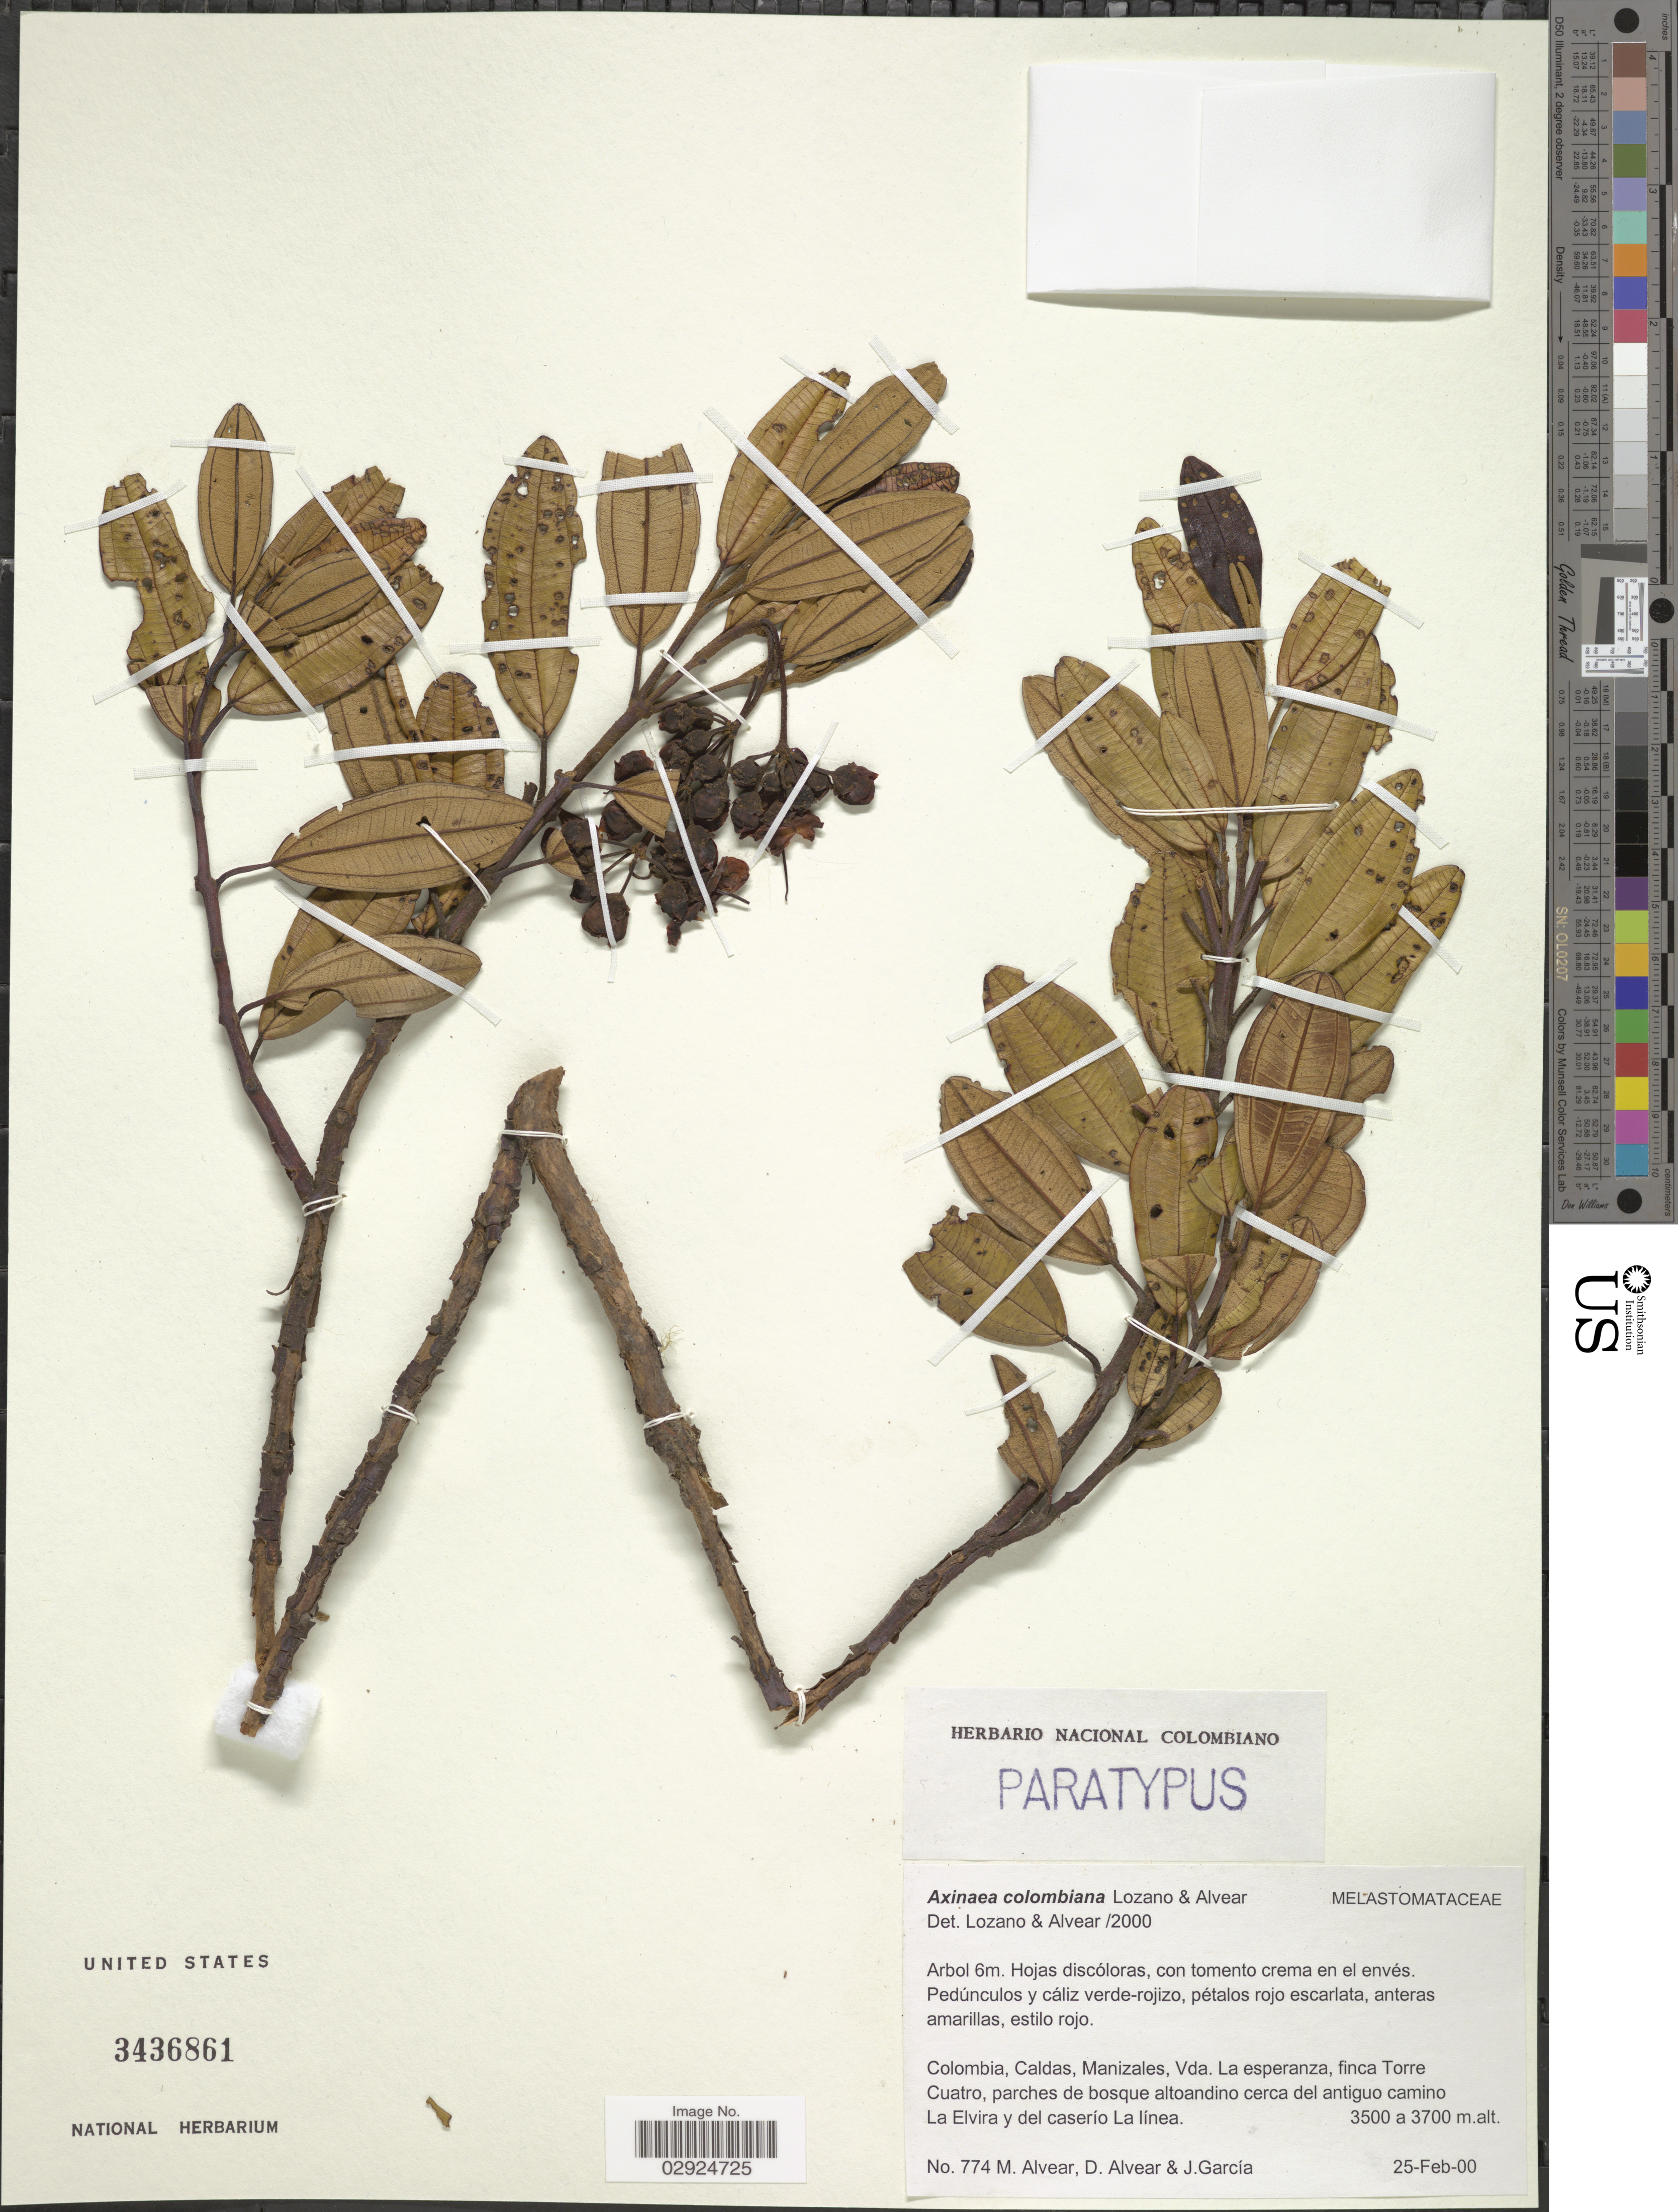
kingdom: Plantae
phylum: Tracheophyta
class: Magnoliopsida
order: Myrtales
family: Melastomataceae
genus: Axinaea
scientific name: Axinaea colombiana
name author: Lozano & Alvear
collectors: M. Alvear, D. Alvear & J. García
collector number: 774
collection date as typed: Transcribed d/m/y: 25/2/0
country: Colombia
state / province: Caldas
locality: Caldas, Manizales, Vda. La esperanza, finca Torre Cuatro, parches de bosque altoandino cerca del antiguo camino La Elvira y del caserío La línea.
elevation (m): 3500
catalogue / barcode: US 3436861